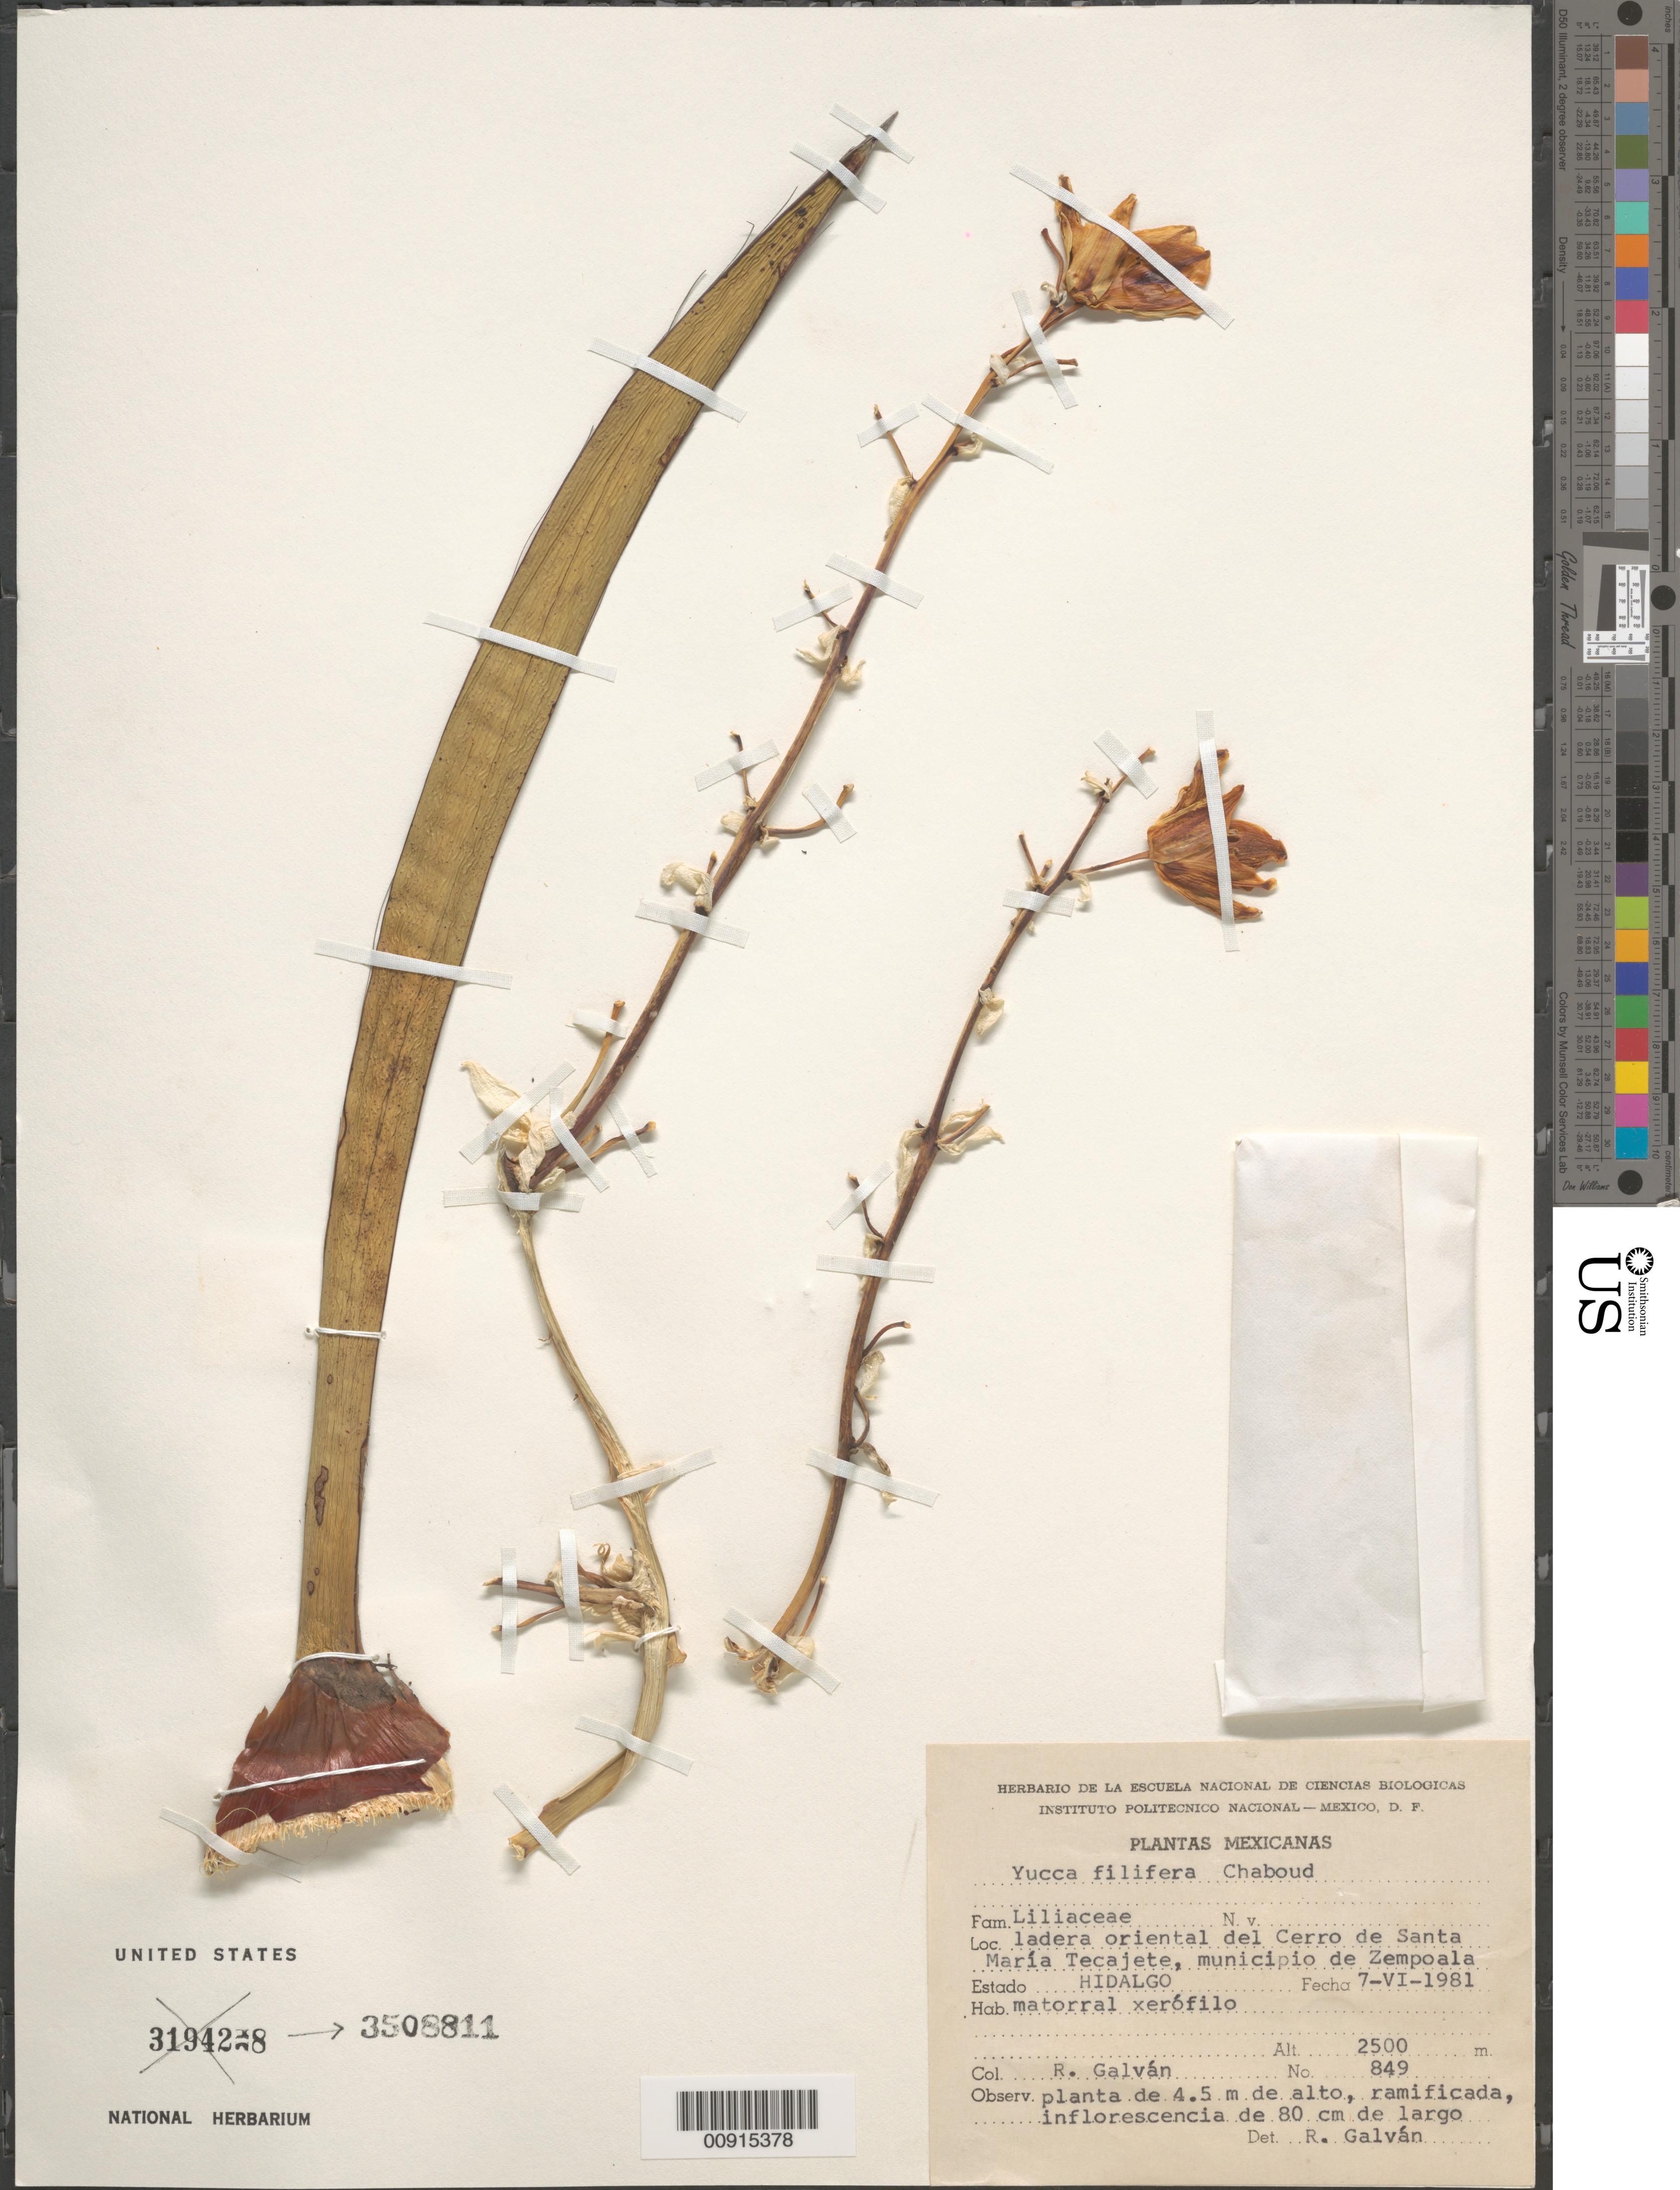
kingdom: Plantae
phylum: Tracheophyta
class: Liliopsida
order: Asparagales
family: Asparagaceae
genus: Yucca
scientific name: Yucca filifera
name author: Chabaud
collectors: R. Galván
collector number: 849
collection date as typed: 07 Jun 1981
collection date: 1981-06-07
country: Mexico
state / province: Hidalgo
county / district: Zempoala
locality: Ladera oriental del Cerro de Santa María Tecajete, municipio de Zempoala, Hidalgo.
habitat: Matorral xerófilo.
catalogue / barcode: US 3508811